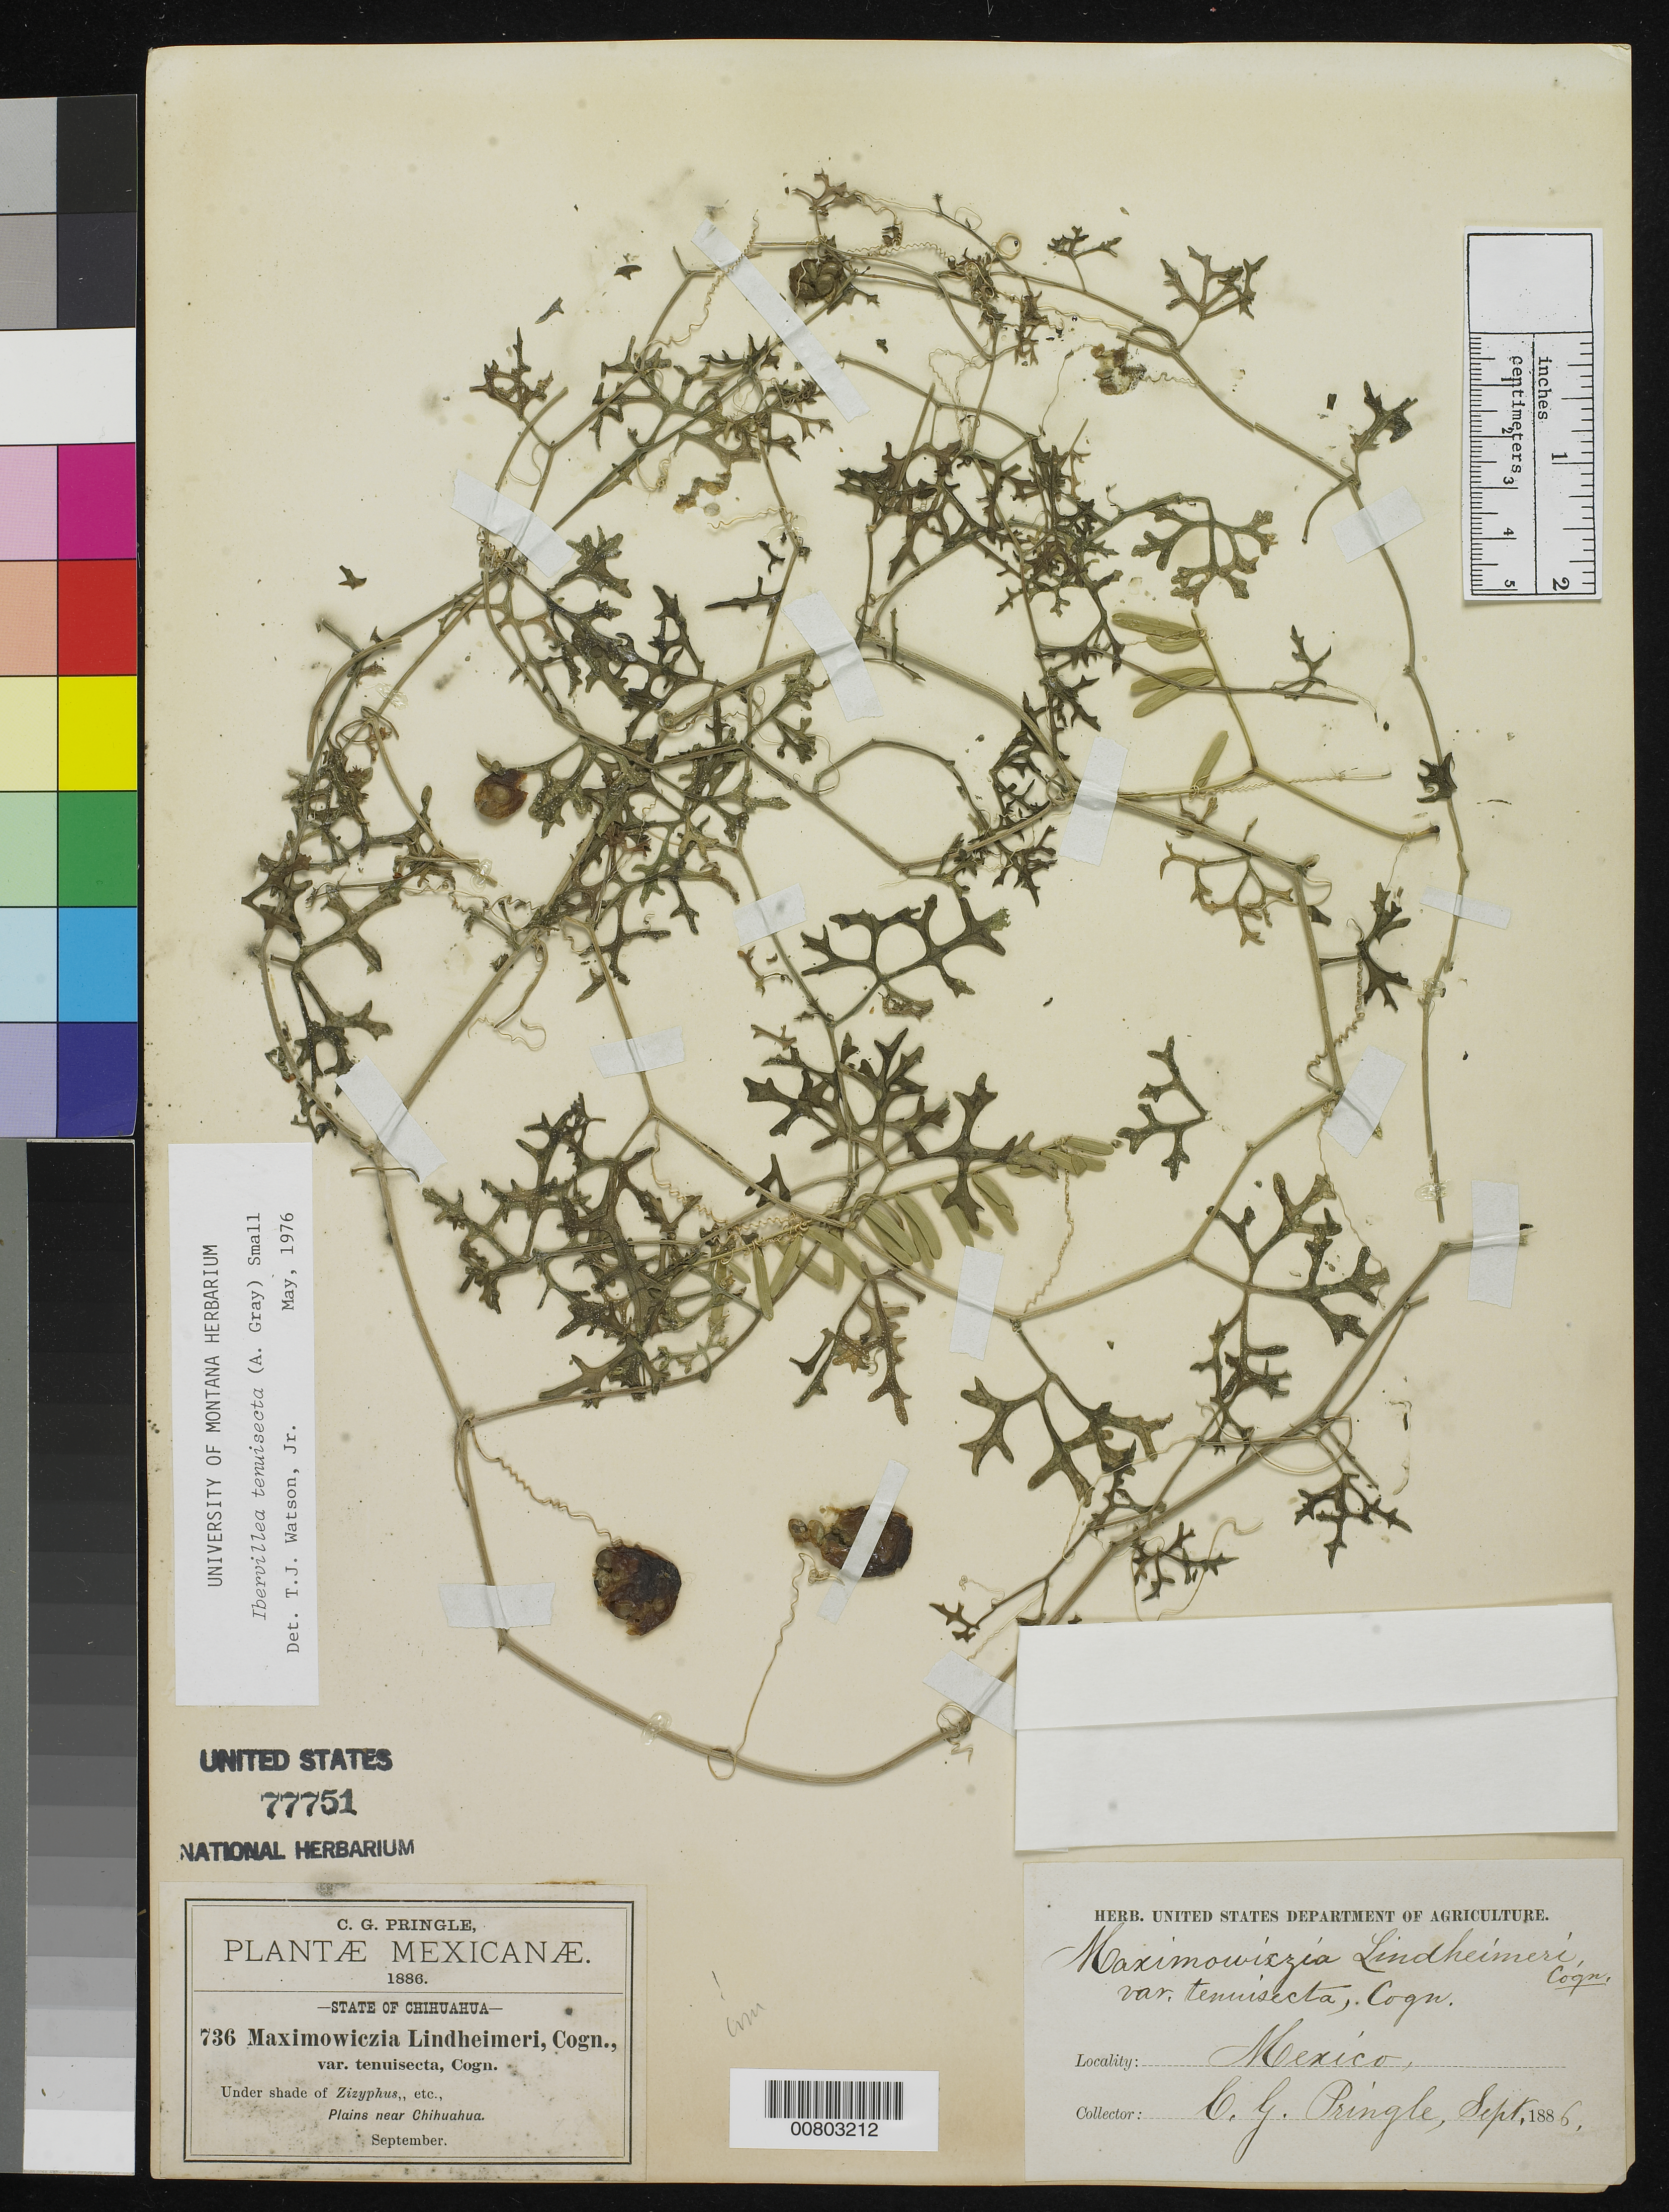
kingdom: Plantae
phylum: Tracheophyta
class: Magnoliopsida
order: Cucurbitales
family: Cucurbitaceae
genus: Ibervillea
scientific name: Ibervillea tenuisecta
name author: (A. Gray) Small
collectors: C. G. Pringle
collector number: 736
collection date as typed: Sep 1886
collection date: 1886-09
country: Mexico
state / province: Chihuahua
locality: Plains near Chihuahua.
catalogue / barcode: US 77751